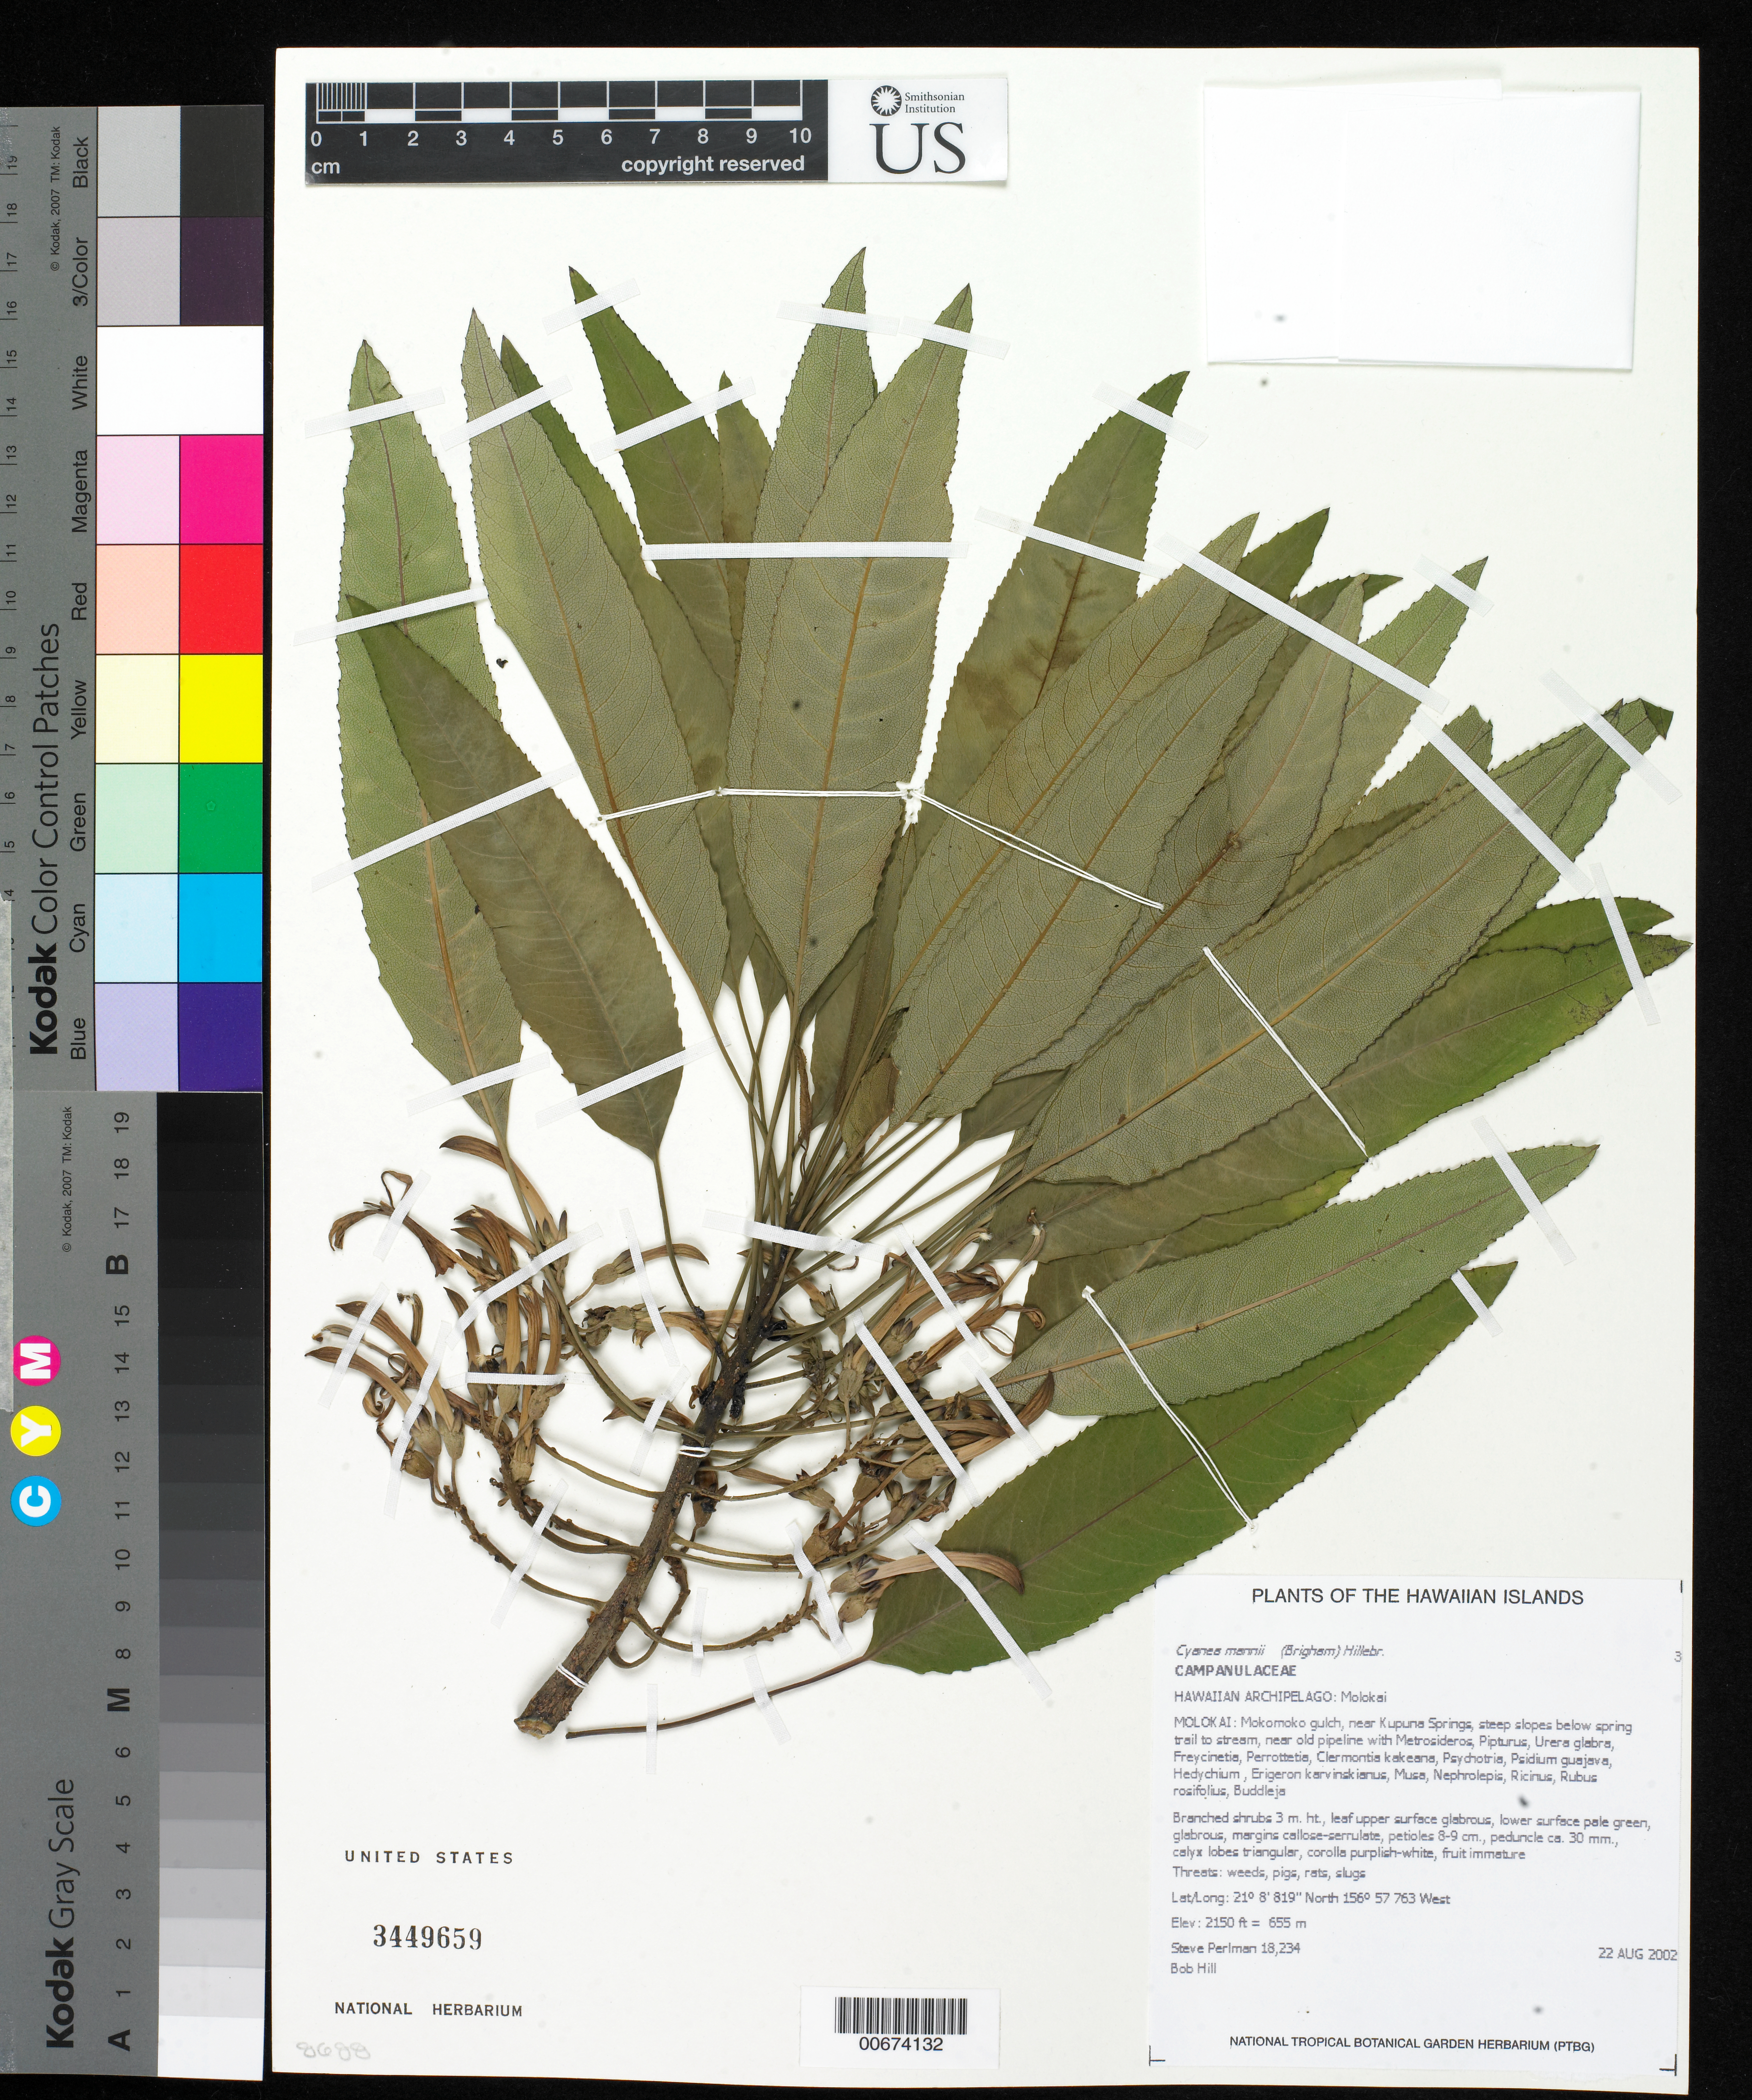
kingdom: Plantae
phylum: Tracheophyta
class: Magnoliopsida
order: Asterales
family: Campanulaceae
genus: Cyanea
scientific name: Cyanea mannii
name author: (Brigham ex H. Mann) Hillebr.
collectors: S. P. Perlman & B. Hill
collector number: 18234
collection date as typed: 22 Aug 2002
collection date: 2002-08-22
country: United States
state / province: Hawaii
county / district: Maui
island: Moloka'i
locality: Mokomoko gulch, near Kapuna Springs, steep slopes below spring trail to stream, near old pipeline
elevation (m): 655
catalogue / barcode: US 3449659